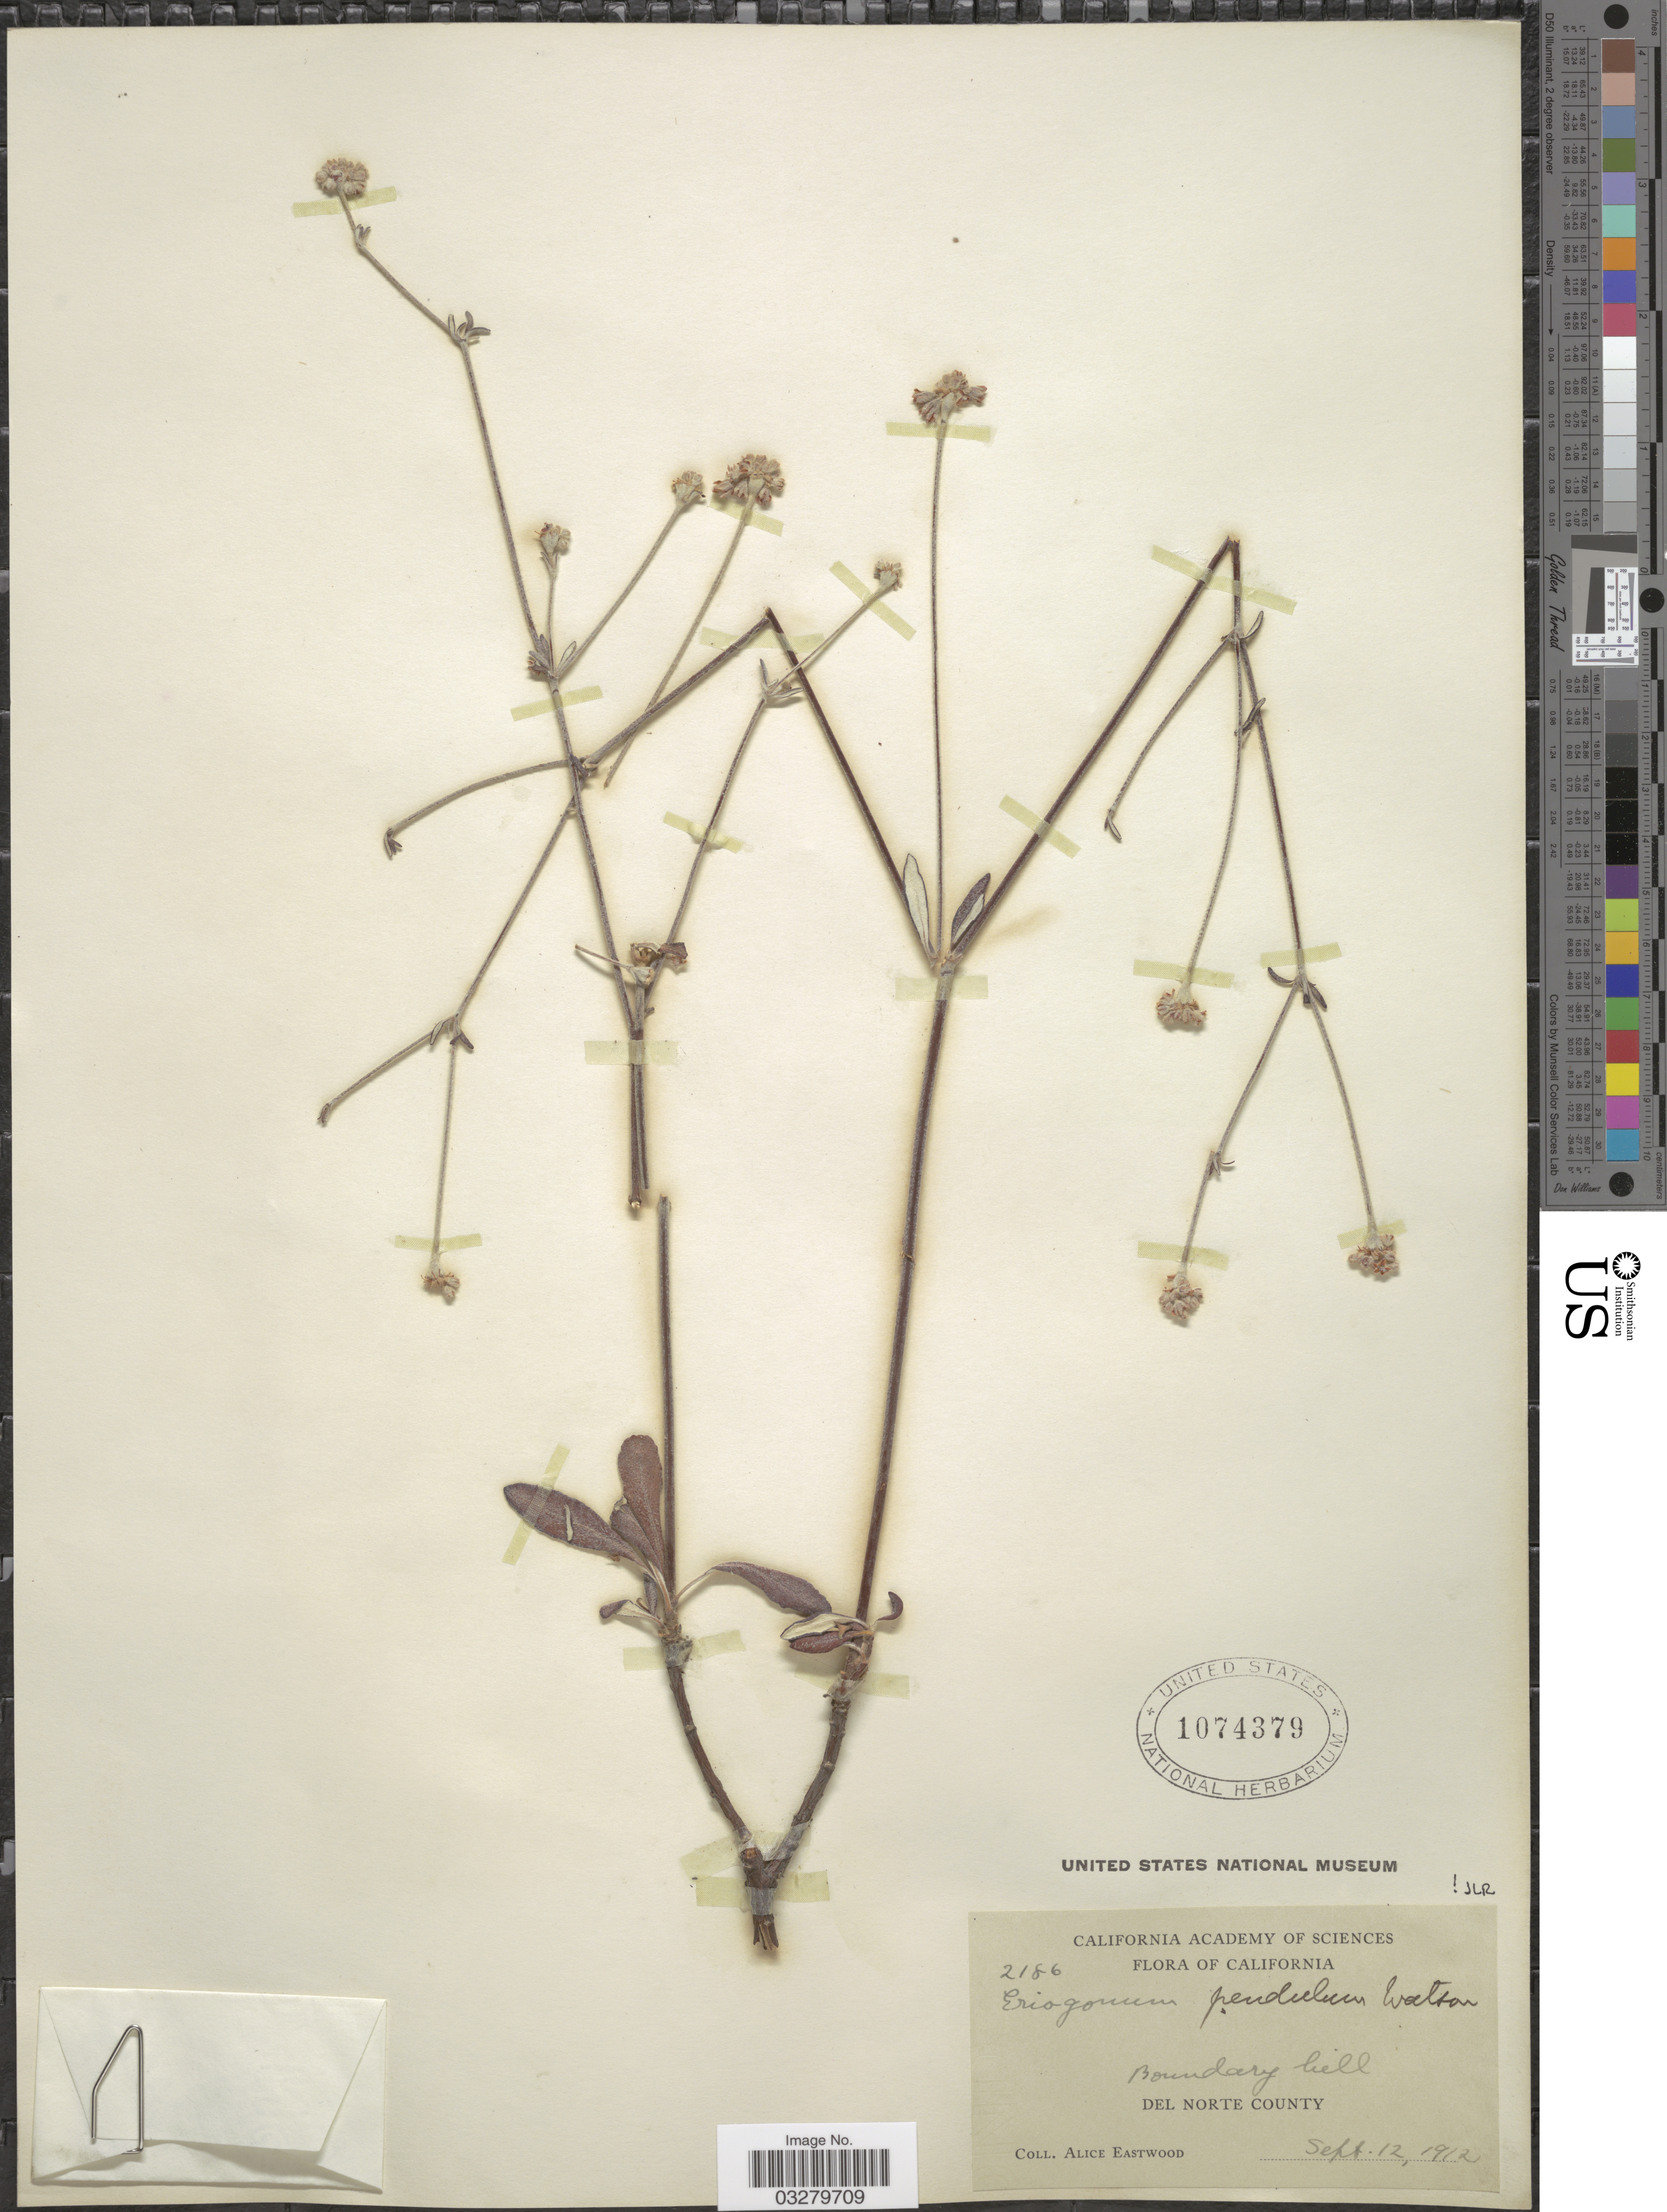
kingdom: Plantae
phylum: Tracheophyta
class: Magnoliopsida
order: Caryophyllales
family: Polygonaceae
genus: Eriogonum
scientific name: Eriogonum pendulum var. multiscapum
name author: S. Watson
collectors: A. Eastwood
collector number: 2186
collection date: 1912-09-12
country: United States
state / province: California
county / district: Del Norte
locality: Boundary hill, Del Norte County.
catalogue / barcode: US 1074379